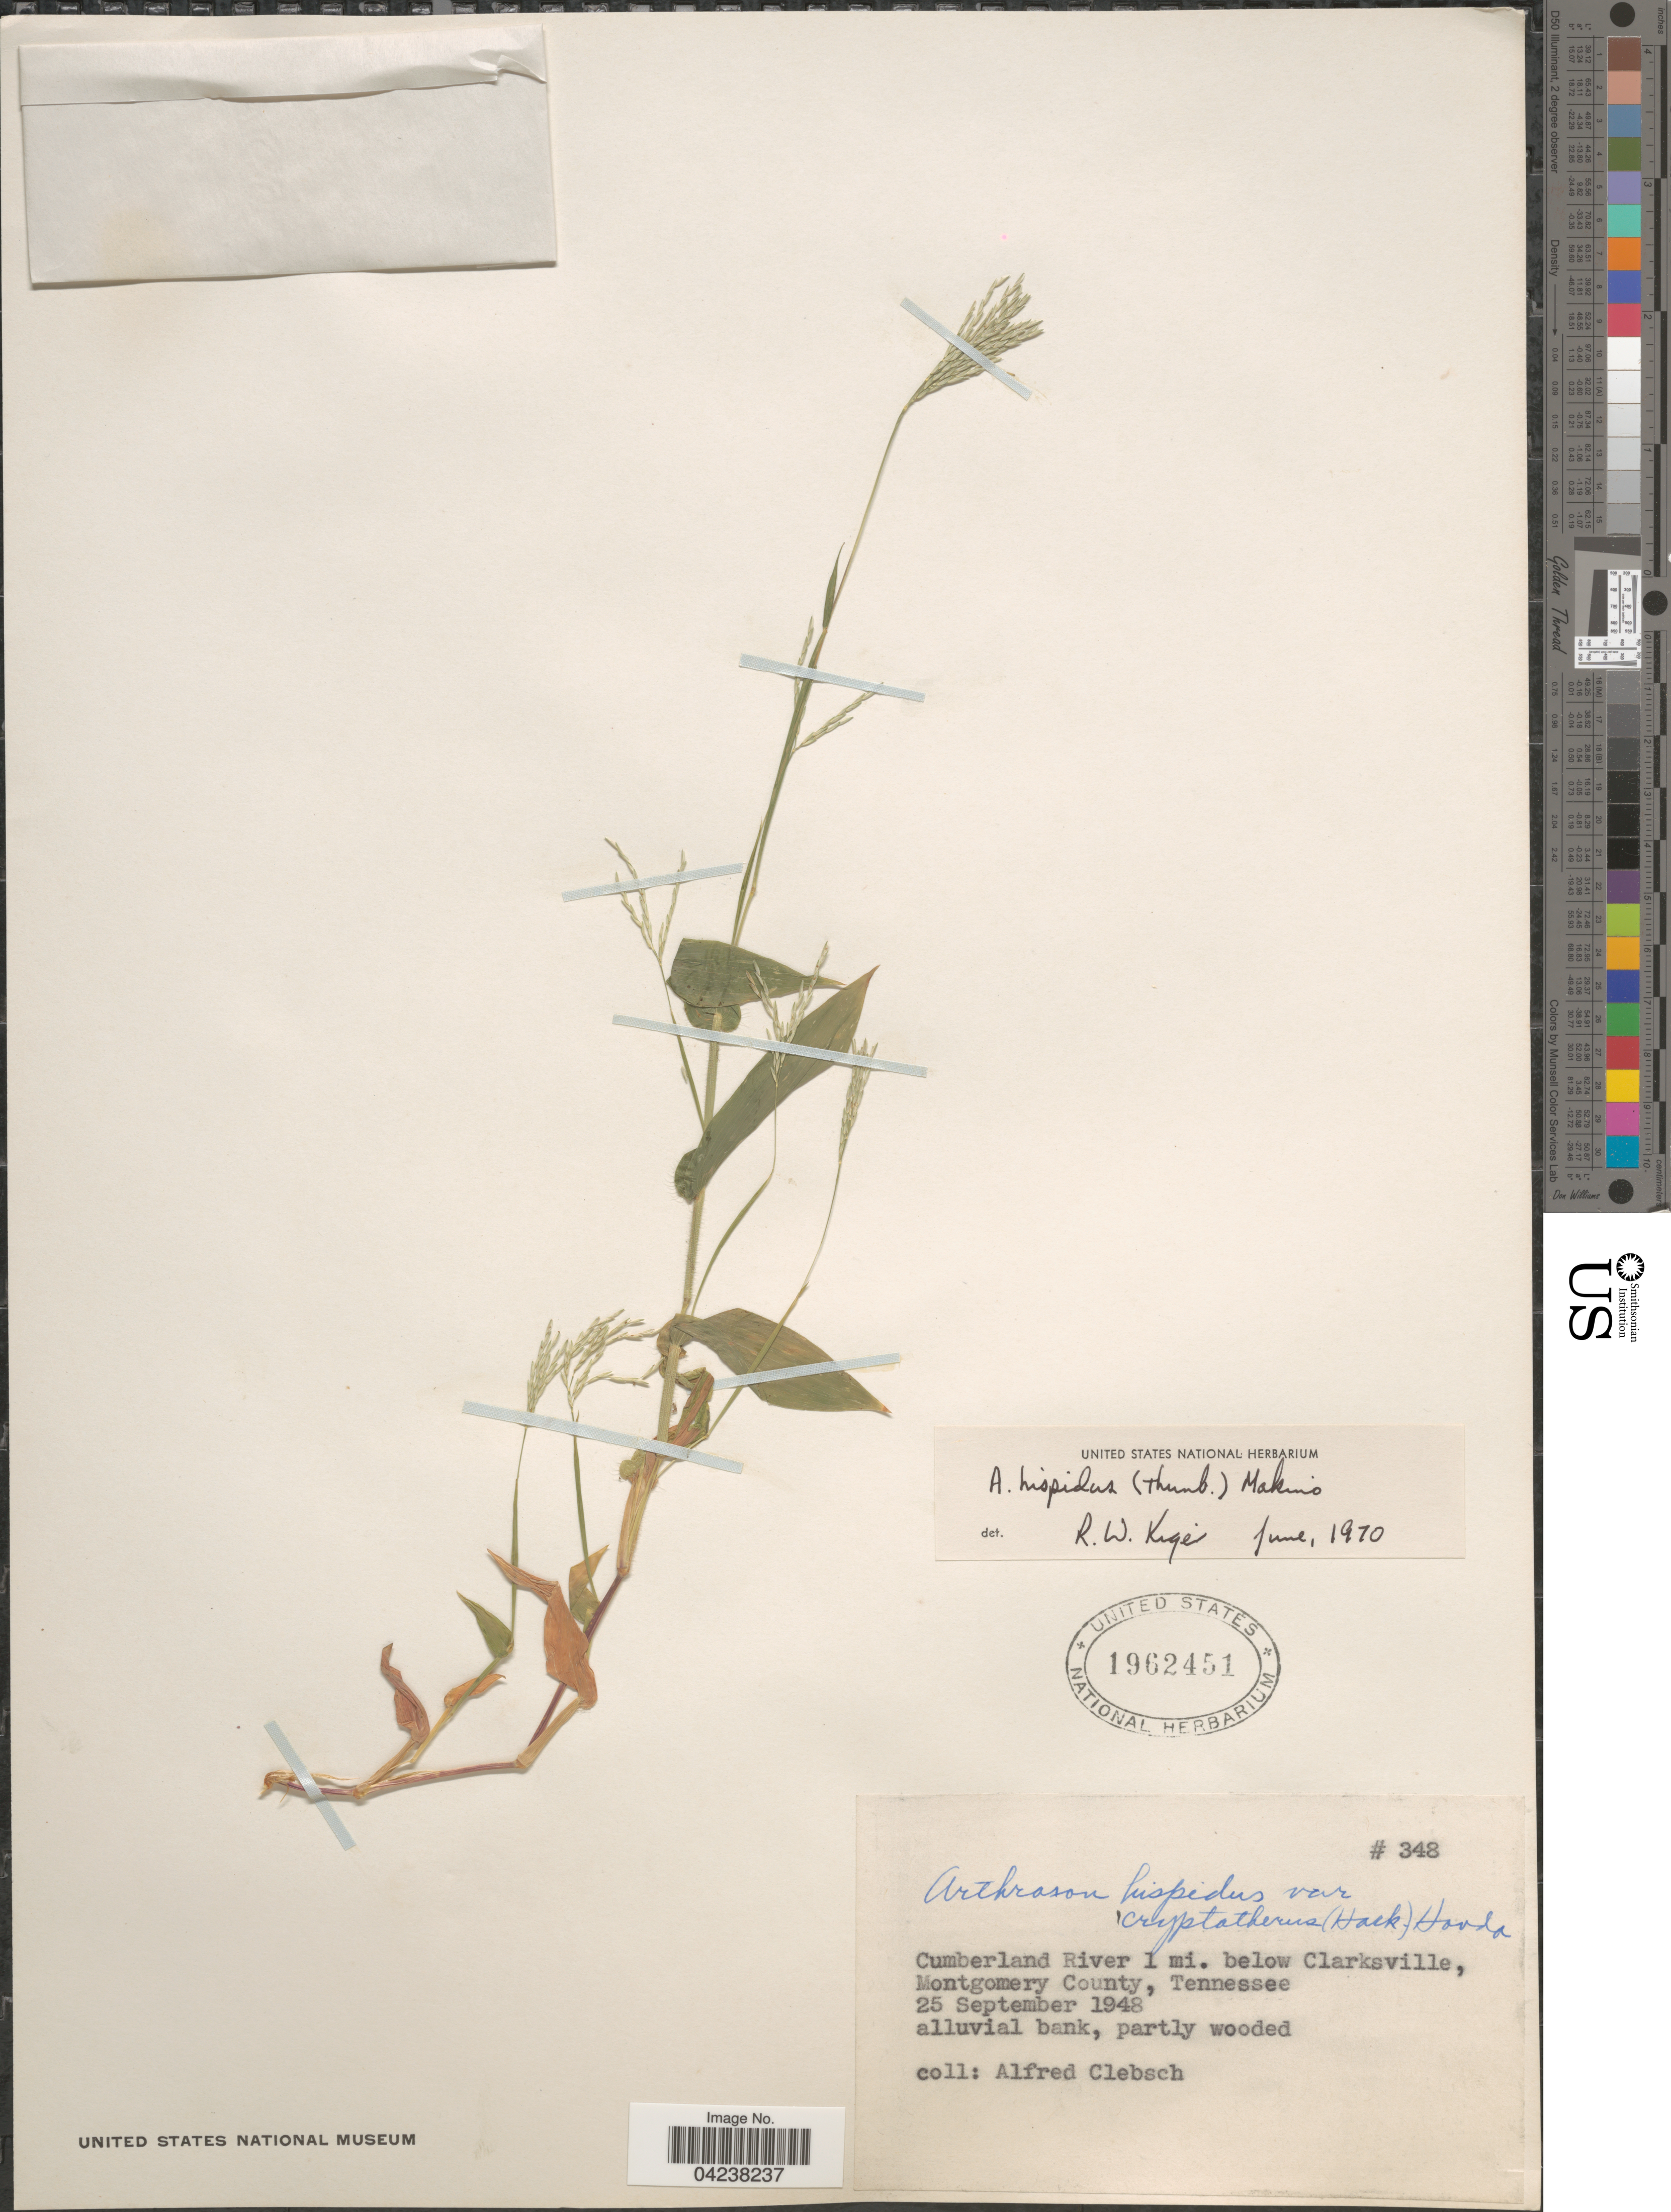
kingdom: Plantae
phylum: Tracheophyta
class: Liliopsida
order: Poales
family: Poaceae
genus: Arthraxon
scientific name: Arthraxon hispidus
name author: (Thunb.) Makino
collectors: A. Clebsch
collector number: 348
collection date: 1948-09-25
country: United States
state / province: Tennessee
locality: Cumberland River 1 mi. below Clarksville, Montgomery County.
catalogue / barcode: US 1962451